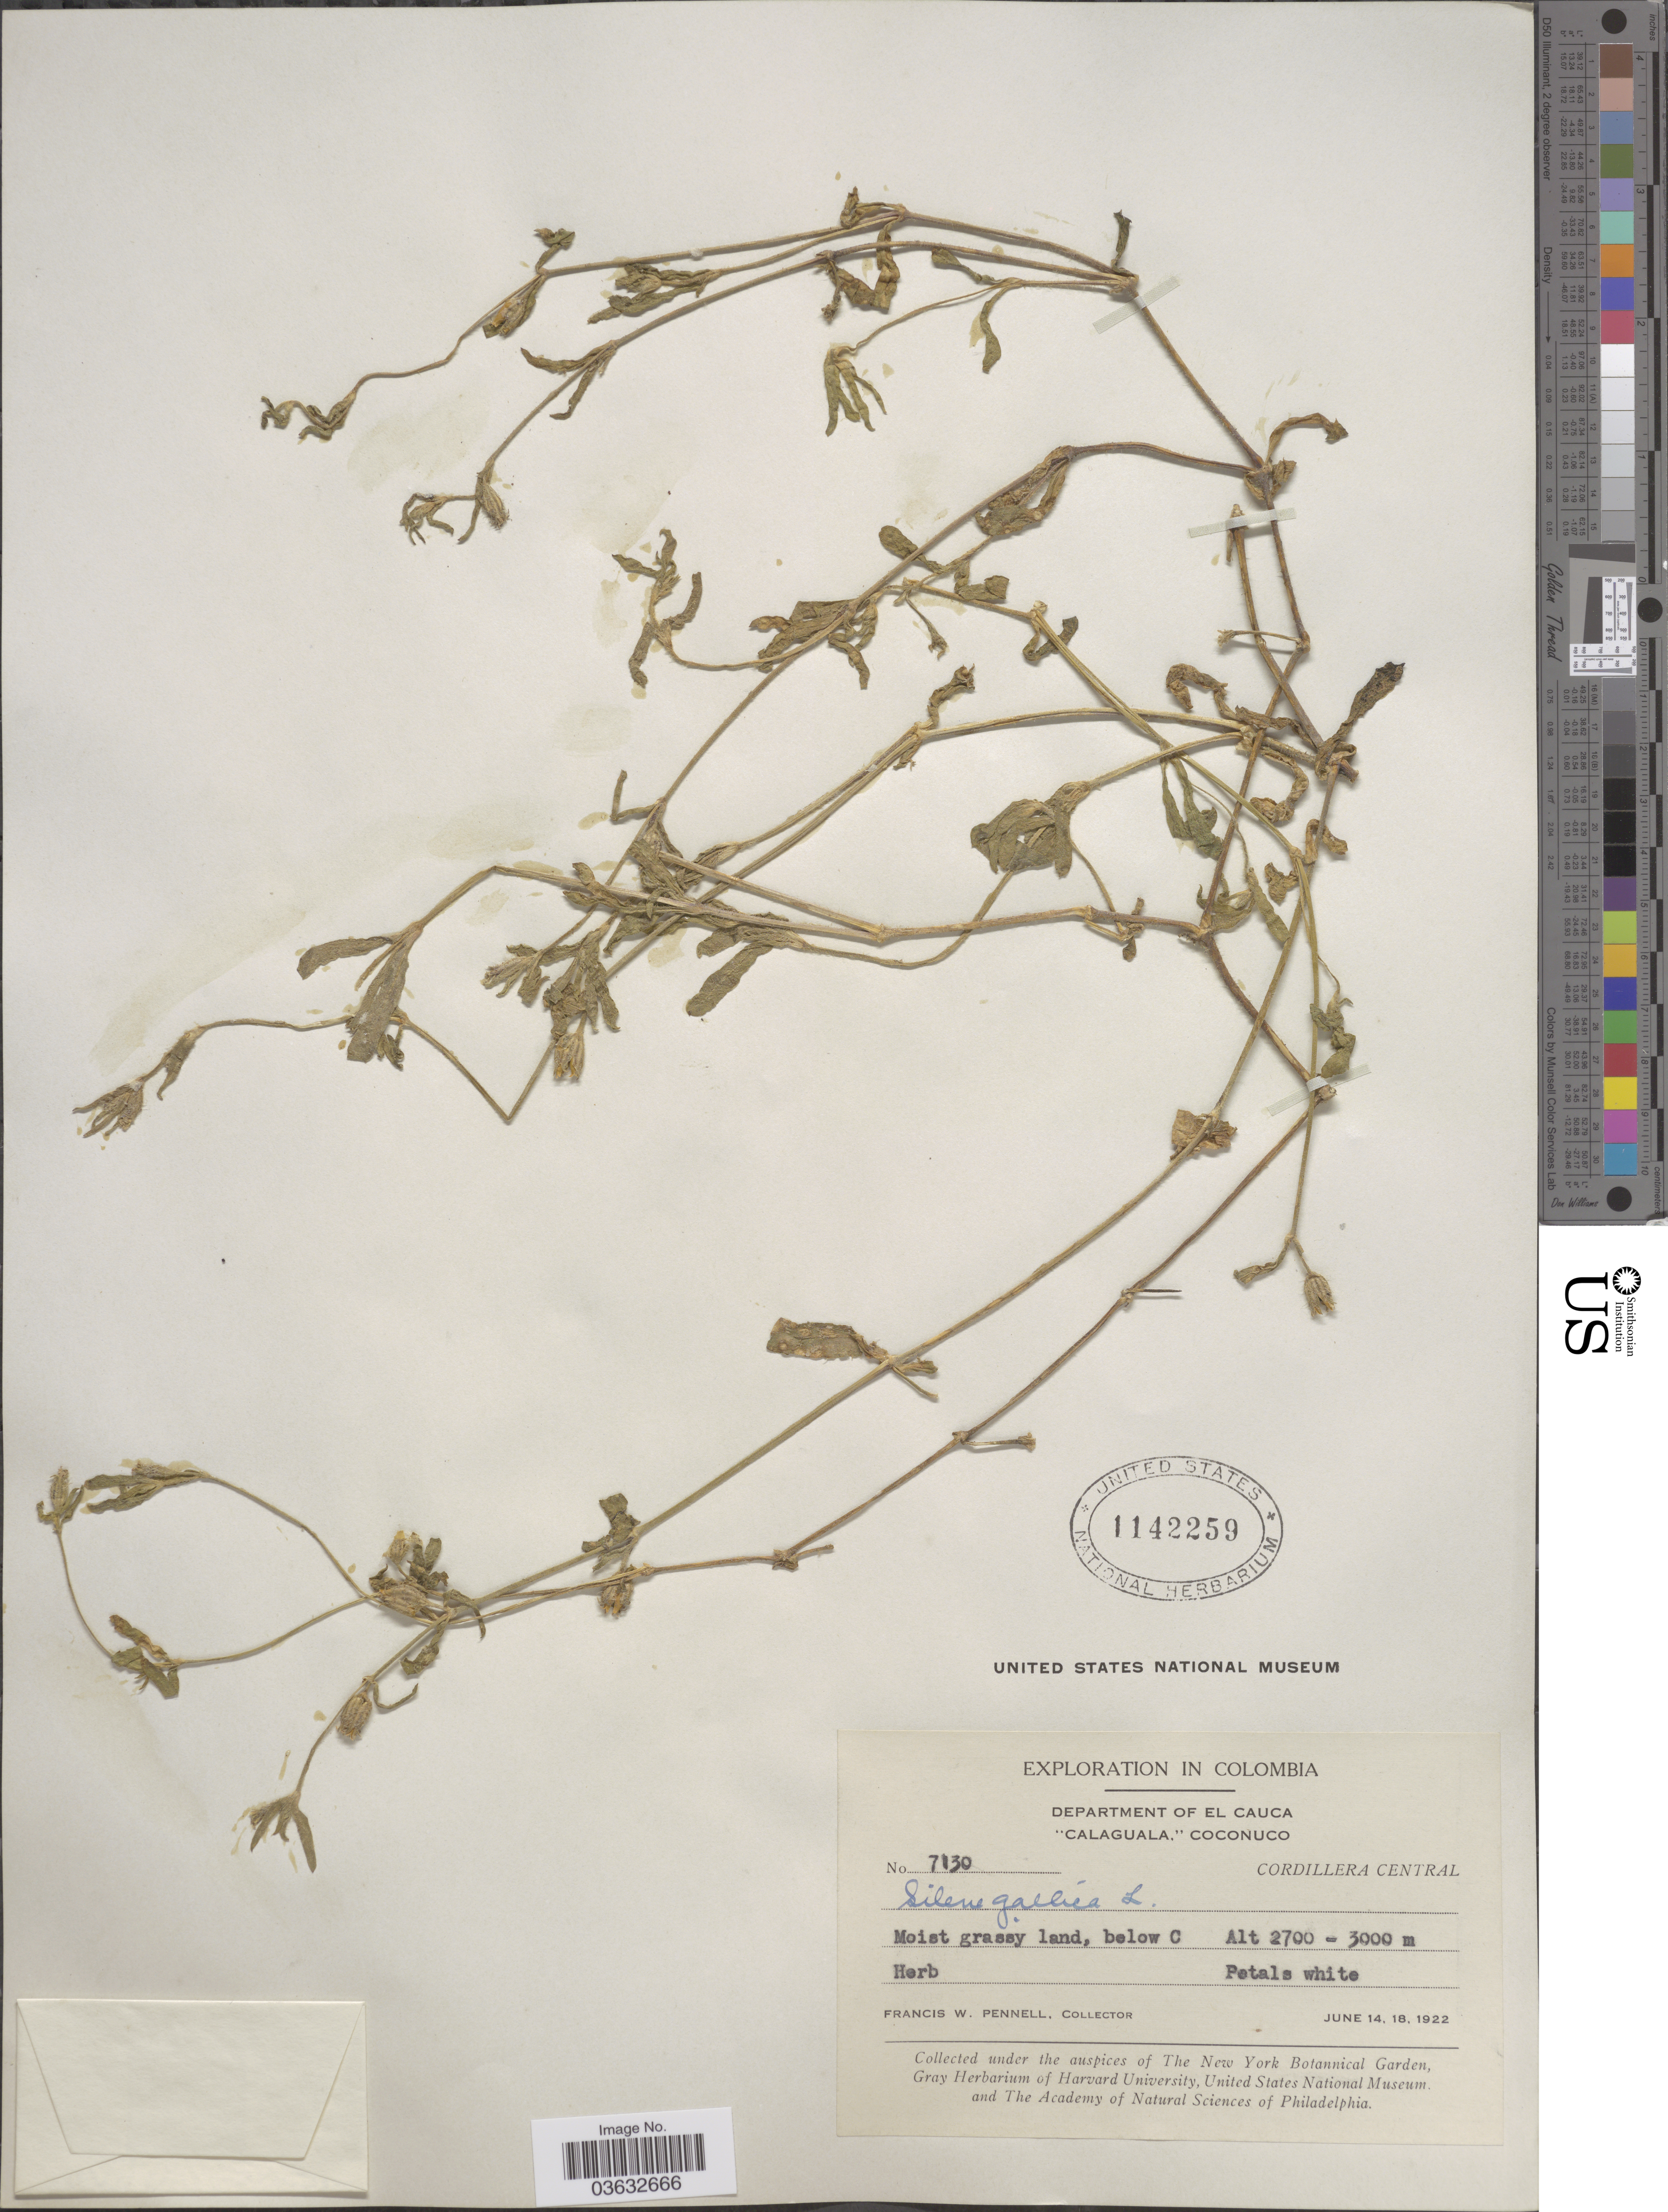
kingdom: Plantae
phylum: Tracheophyta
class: Magnoliopsida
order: Caryophyllales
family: Caryophyllaceae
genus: Silene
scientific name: Silene gallica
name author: L.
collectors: F. W. Pennell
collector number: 7130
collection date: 1922-06-14/1922-06-18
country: Colombia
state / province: Cauca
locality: Department of El Cauca. "Calaguala," Coconuco. Cordillera Central. MOist grassy land, below C.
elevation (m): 2700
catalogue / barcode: US 1142259